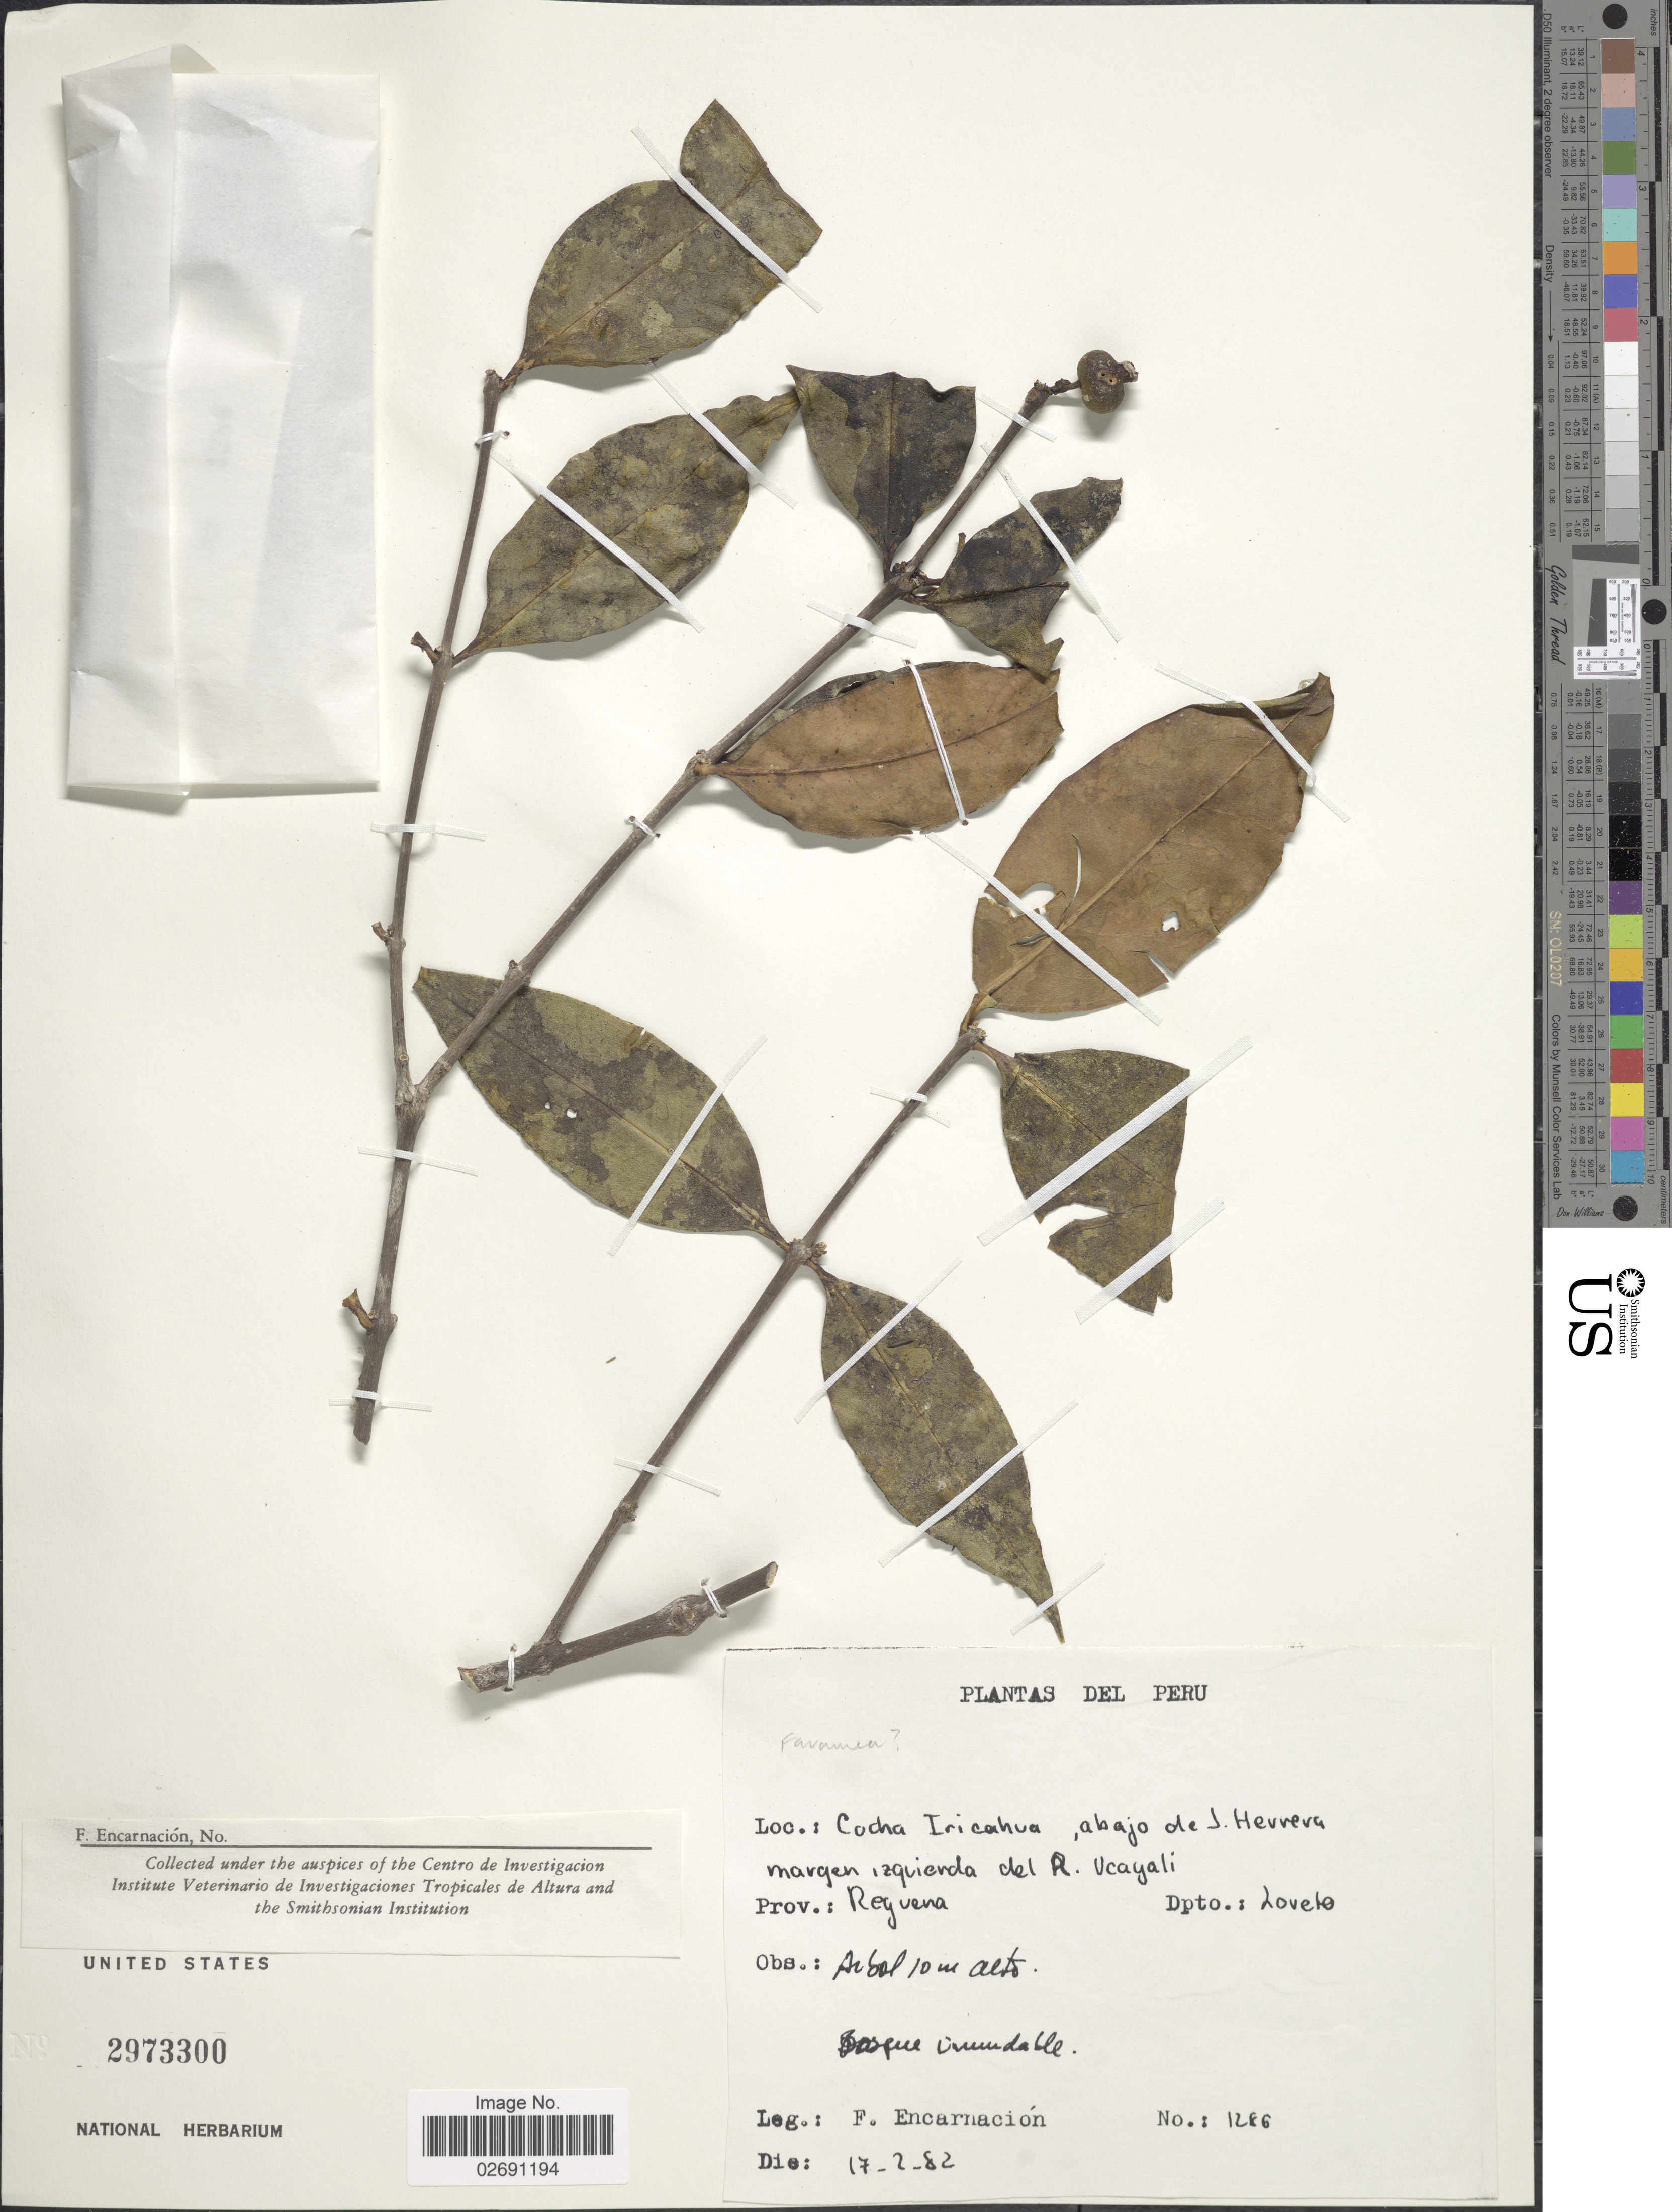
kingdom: Plantae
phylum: Tracheophyta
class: Magnoliopsida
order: Gentianales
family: Rubiaceae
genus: Faramea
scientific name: Faramea sp.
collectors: F. Encarnación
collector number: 1286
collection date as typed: Transcribed d/m/y: 17/2/82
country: Peru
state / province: Loreto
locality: Cocha Iricahua, abajo de S. Herrera margen, izquierda del R. Ucayalo, Prov. Reguena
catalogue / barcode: US 2973300